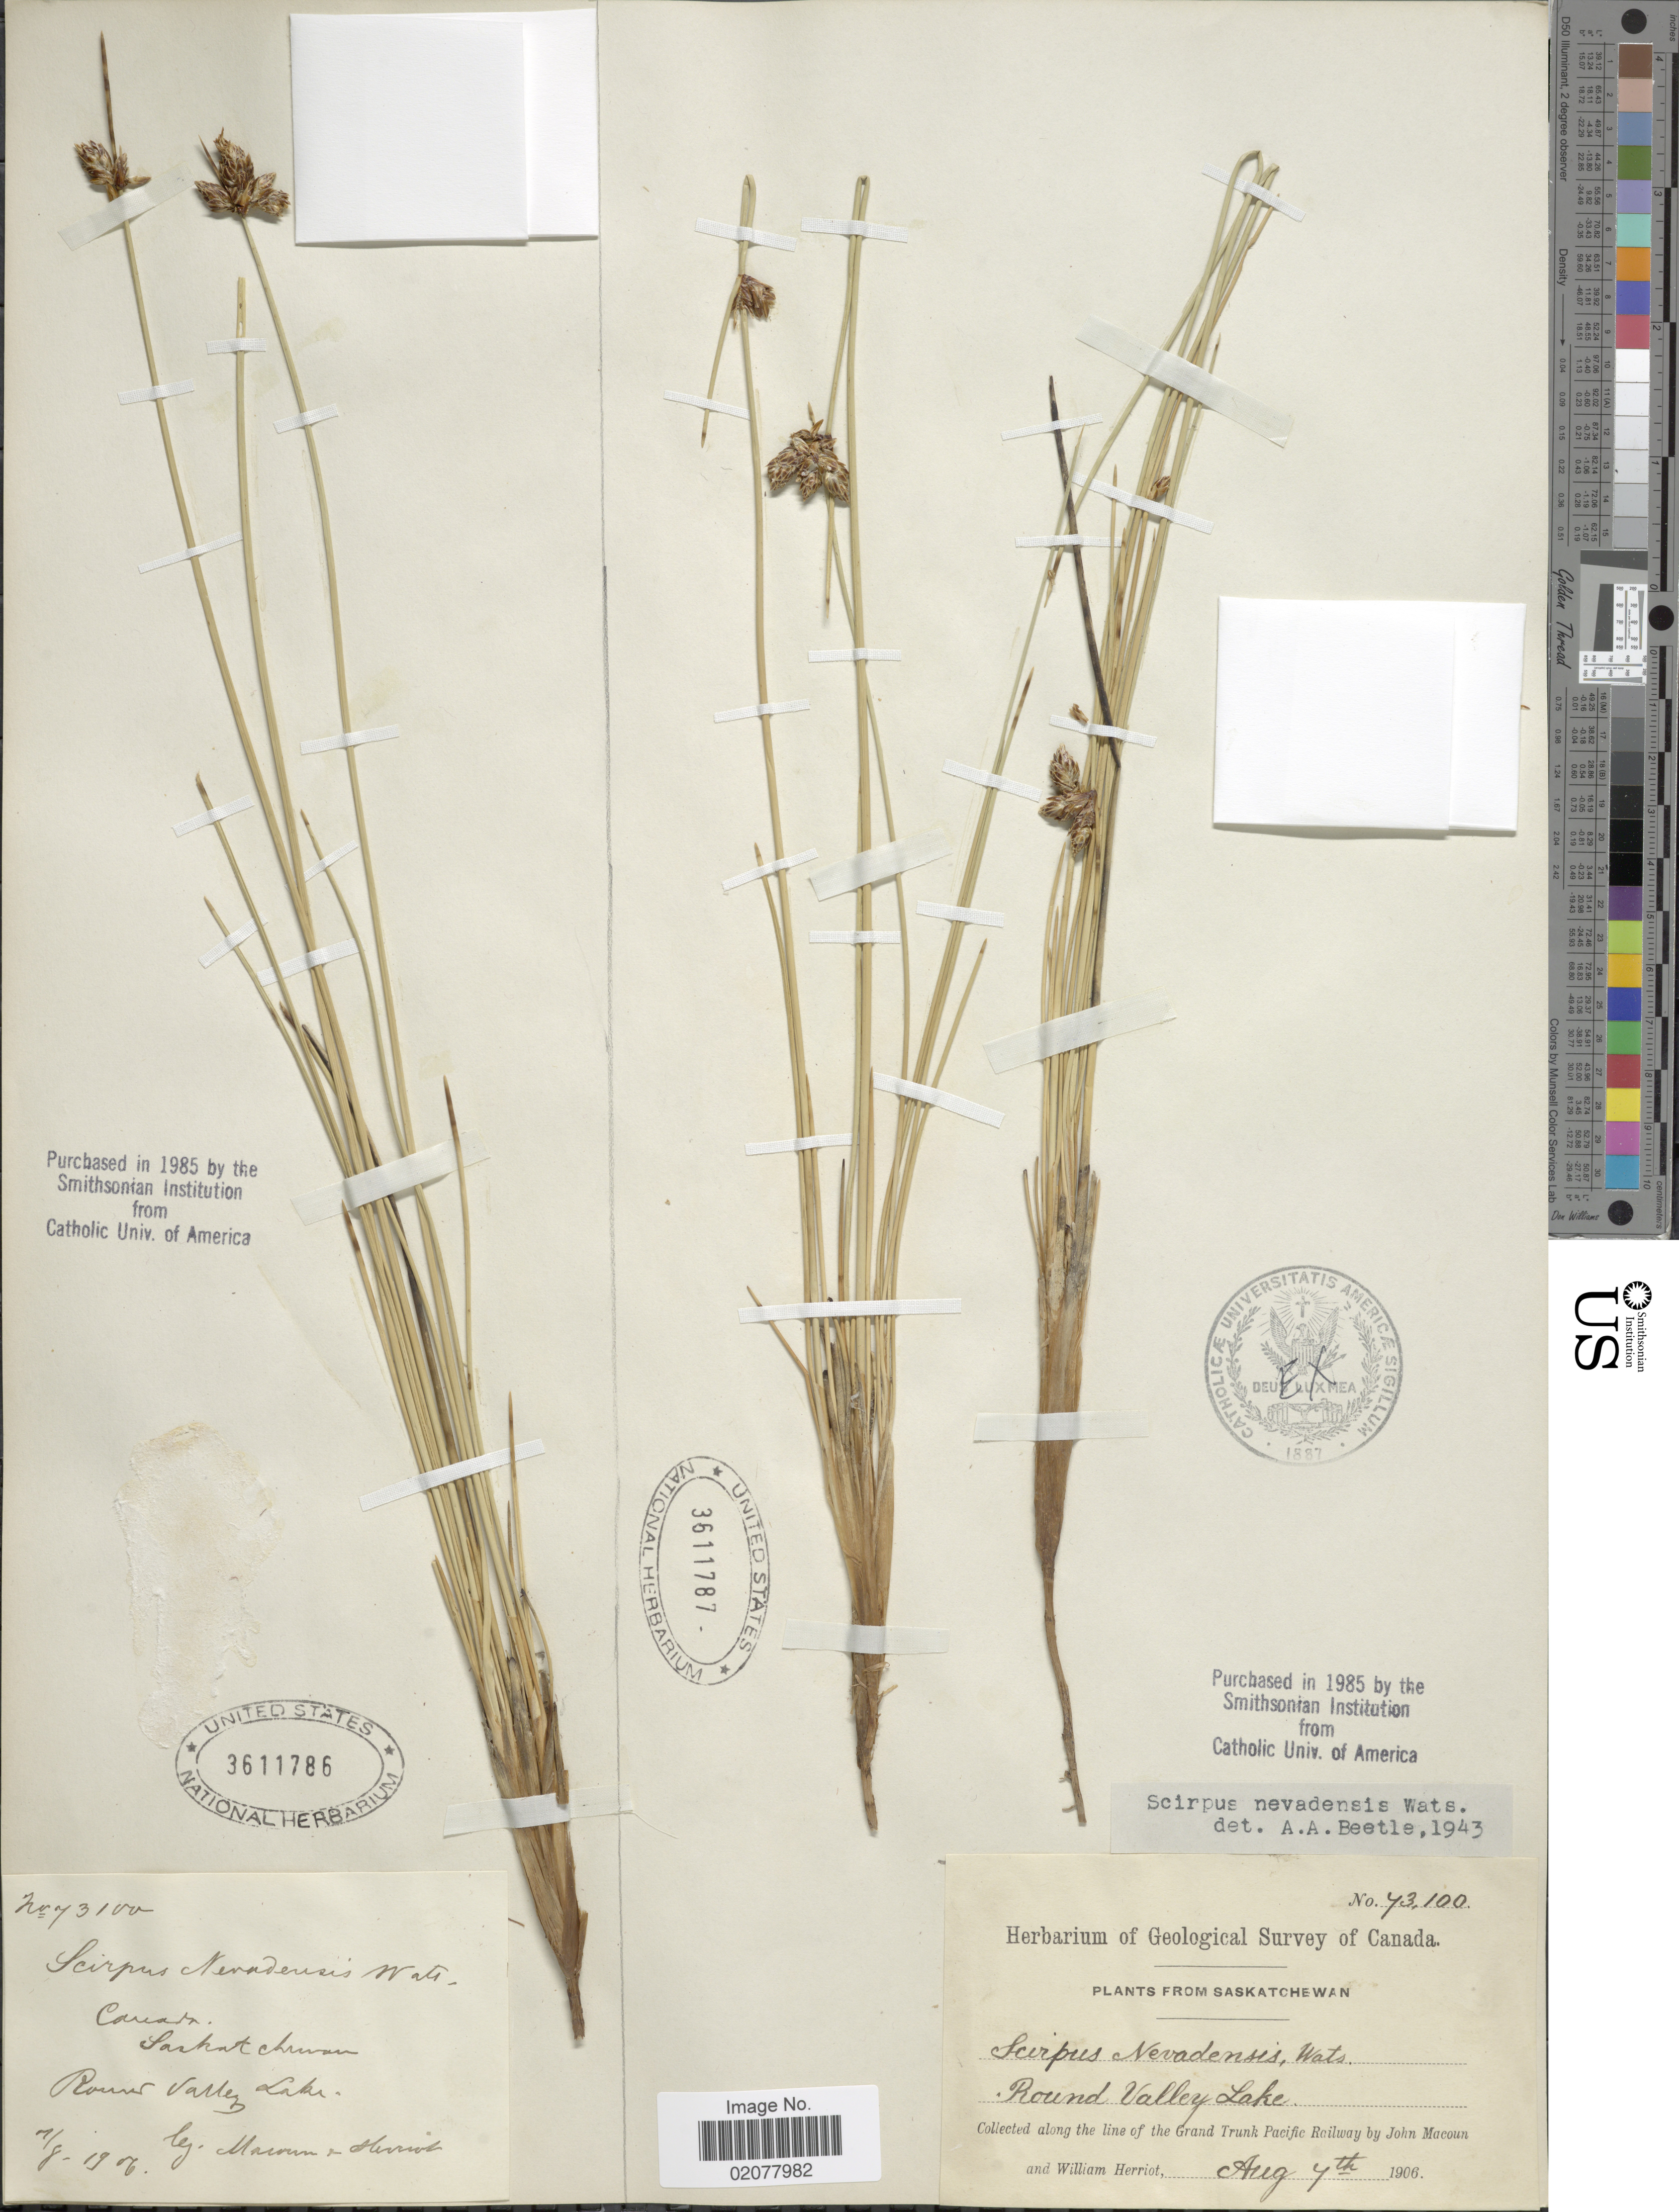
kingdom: Plantae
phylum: Tracheophyta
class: Liliopsida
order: Poales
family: Cyperaceae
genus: Amphiscirpus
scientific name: Amphiscirpus nevadensis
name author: (S. Watson) Oteng-Yeb.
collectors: J. Macoun & W. Herriot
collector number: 73100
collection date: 1906-08-07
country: Canada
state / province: Saskatchewan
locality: Round Valley Lake. Along the line of the Grand Trunk Pacific Railway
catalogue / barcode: US 3611787-2